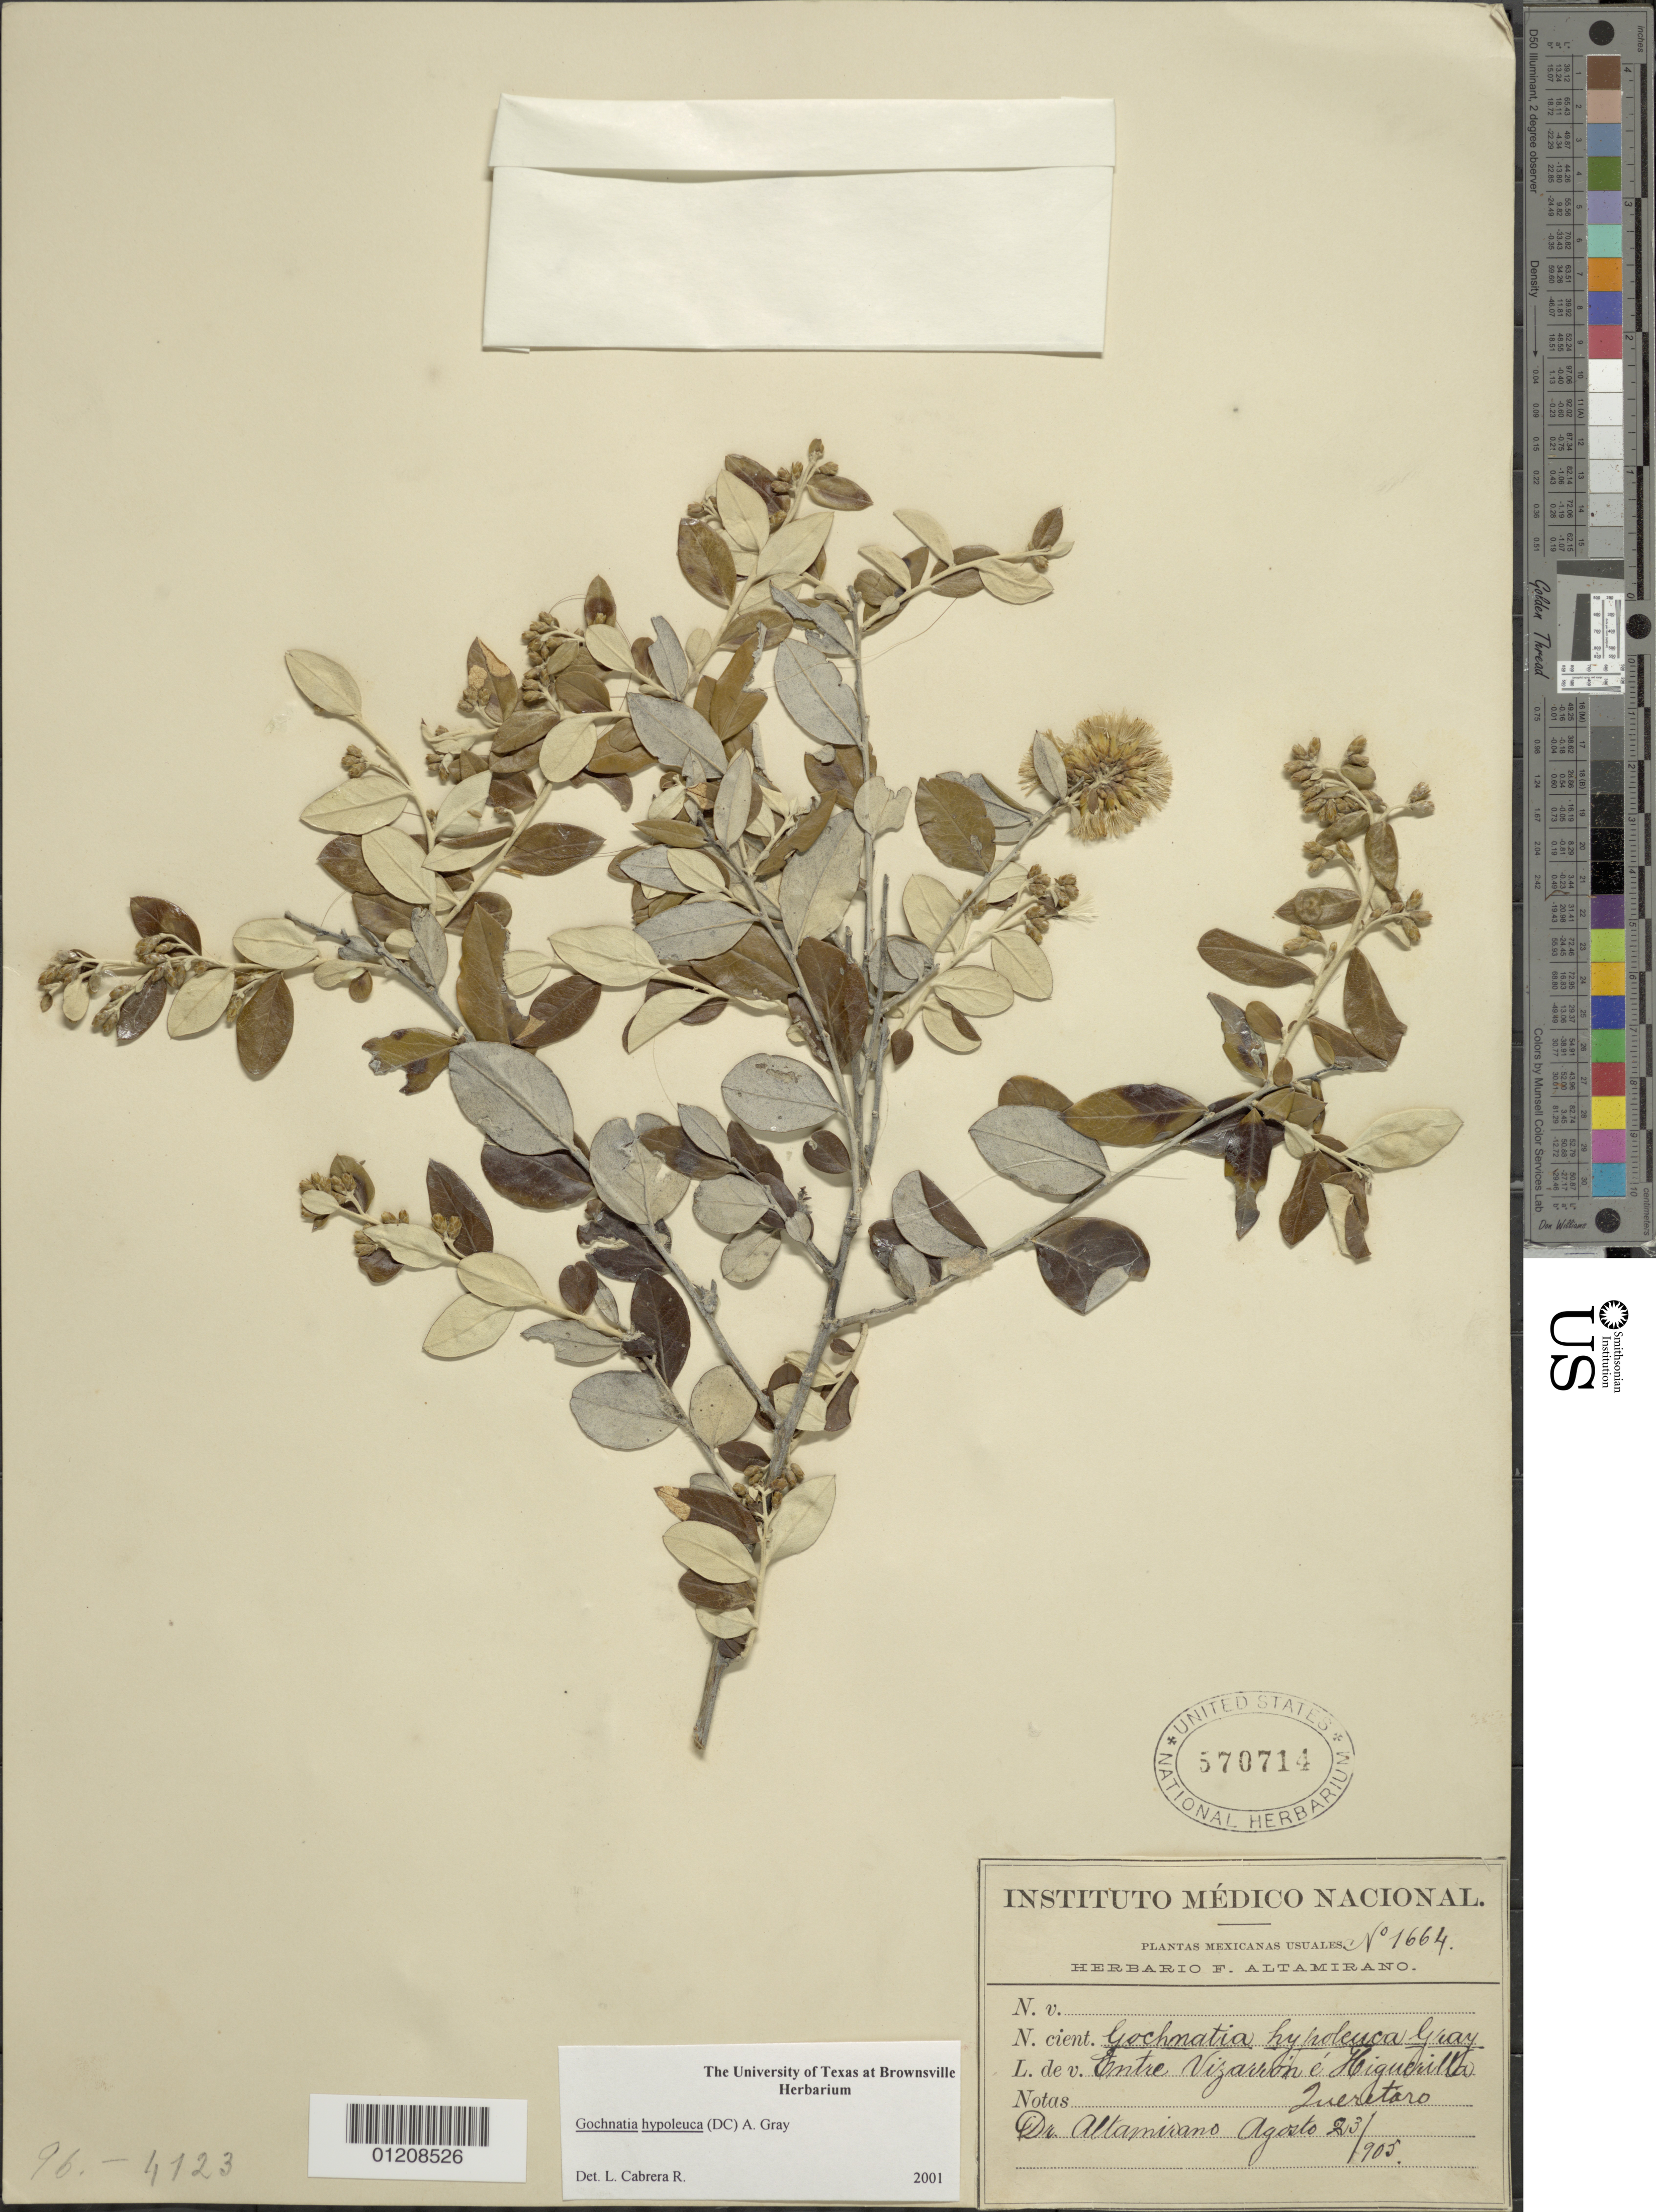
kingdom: Plantae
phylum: Tracheophyta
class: Magnoliopsida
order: Asterales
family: Asteraceae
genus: Nahuatlea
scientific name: Nahuatlea hypoleuca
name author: (DC.) V.A. Funk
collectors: Altamirano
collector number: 1664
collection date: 1905-08-23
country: Mexico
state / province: Querétaro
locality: Entre Vizarron é Higuerilla; Queretaro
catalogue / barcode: US 570714